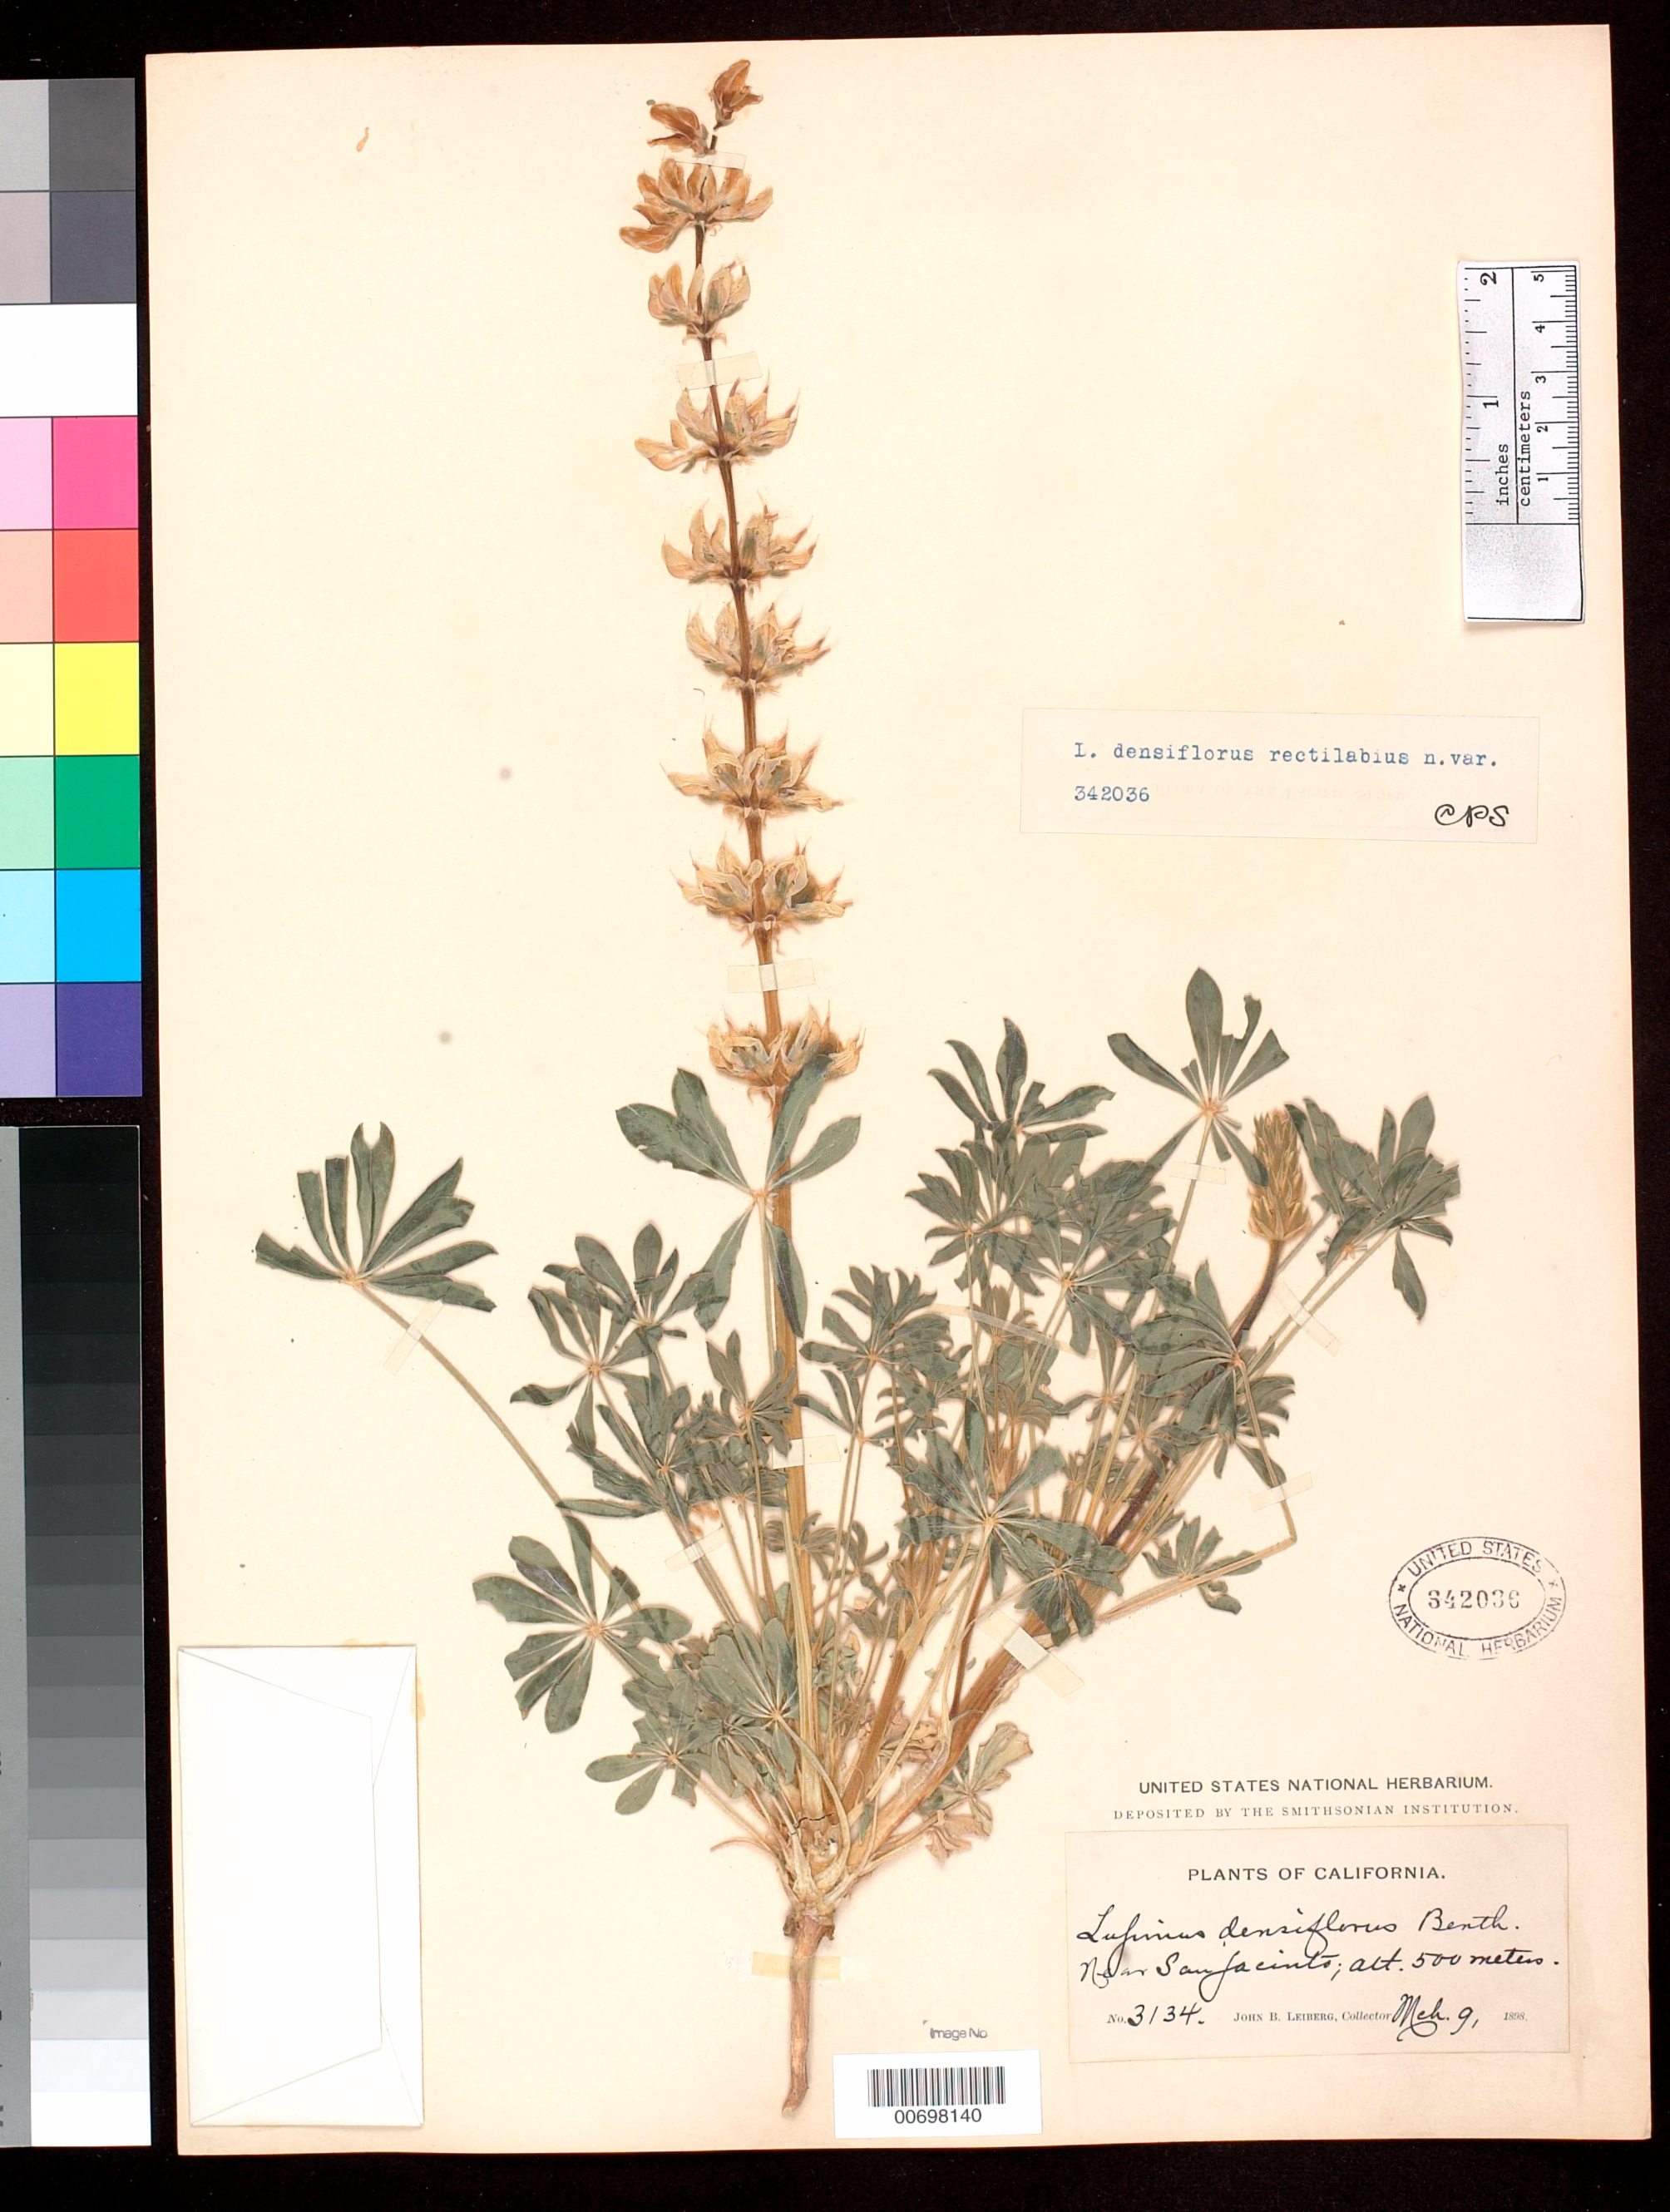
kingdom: Plantae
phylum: Tracheophyta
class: Magnoliopsida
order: Fabales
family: Fabaceae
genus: Lupinus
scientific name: Lupinus densiflorus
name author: Benth.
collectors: J. Leiberg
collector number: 3134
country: United States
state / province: California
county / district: Riverside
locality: Near San Jacinto.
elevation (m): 500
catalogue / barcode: US 342036